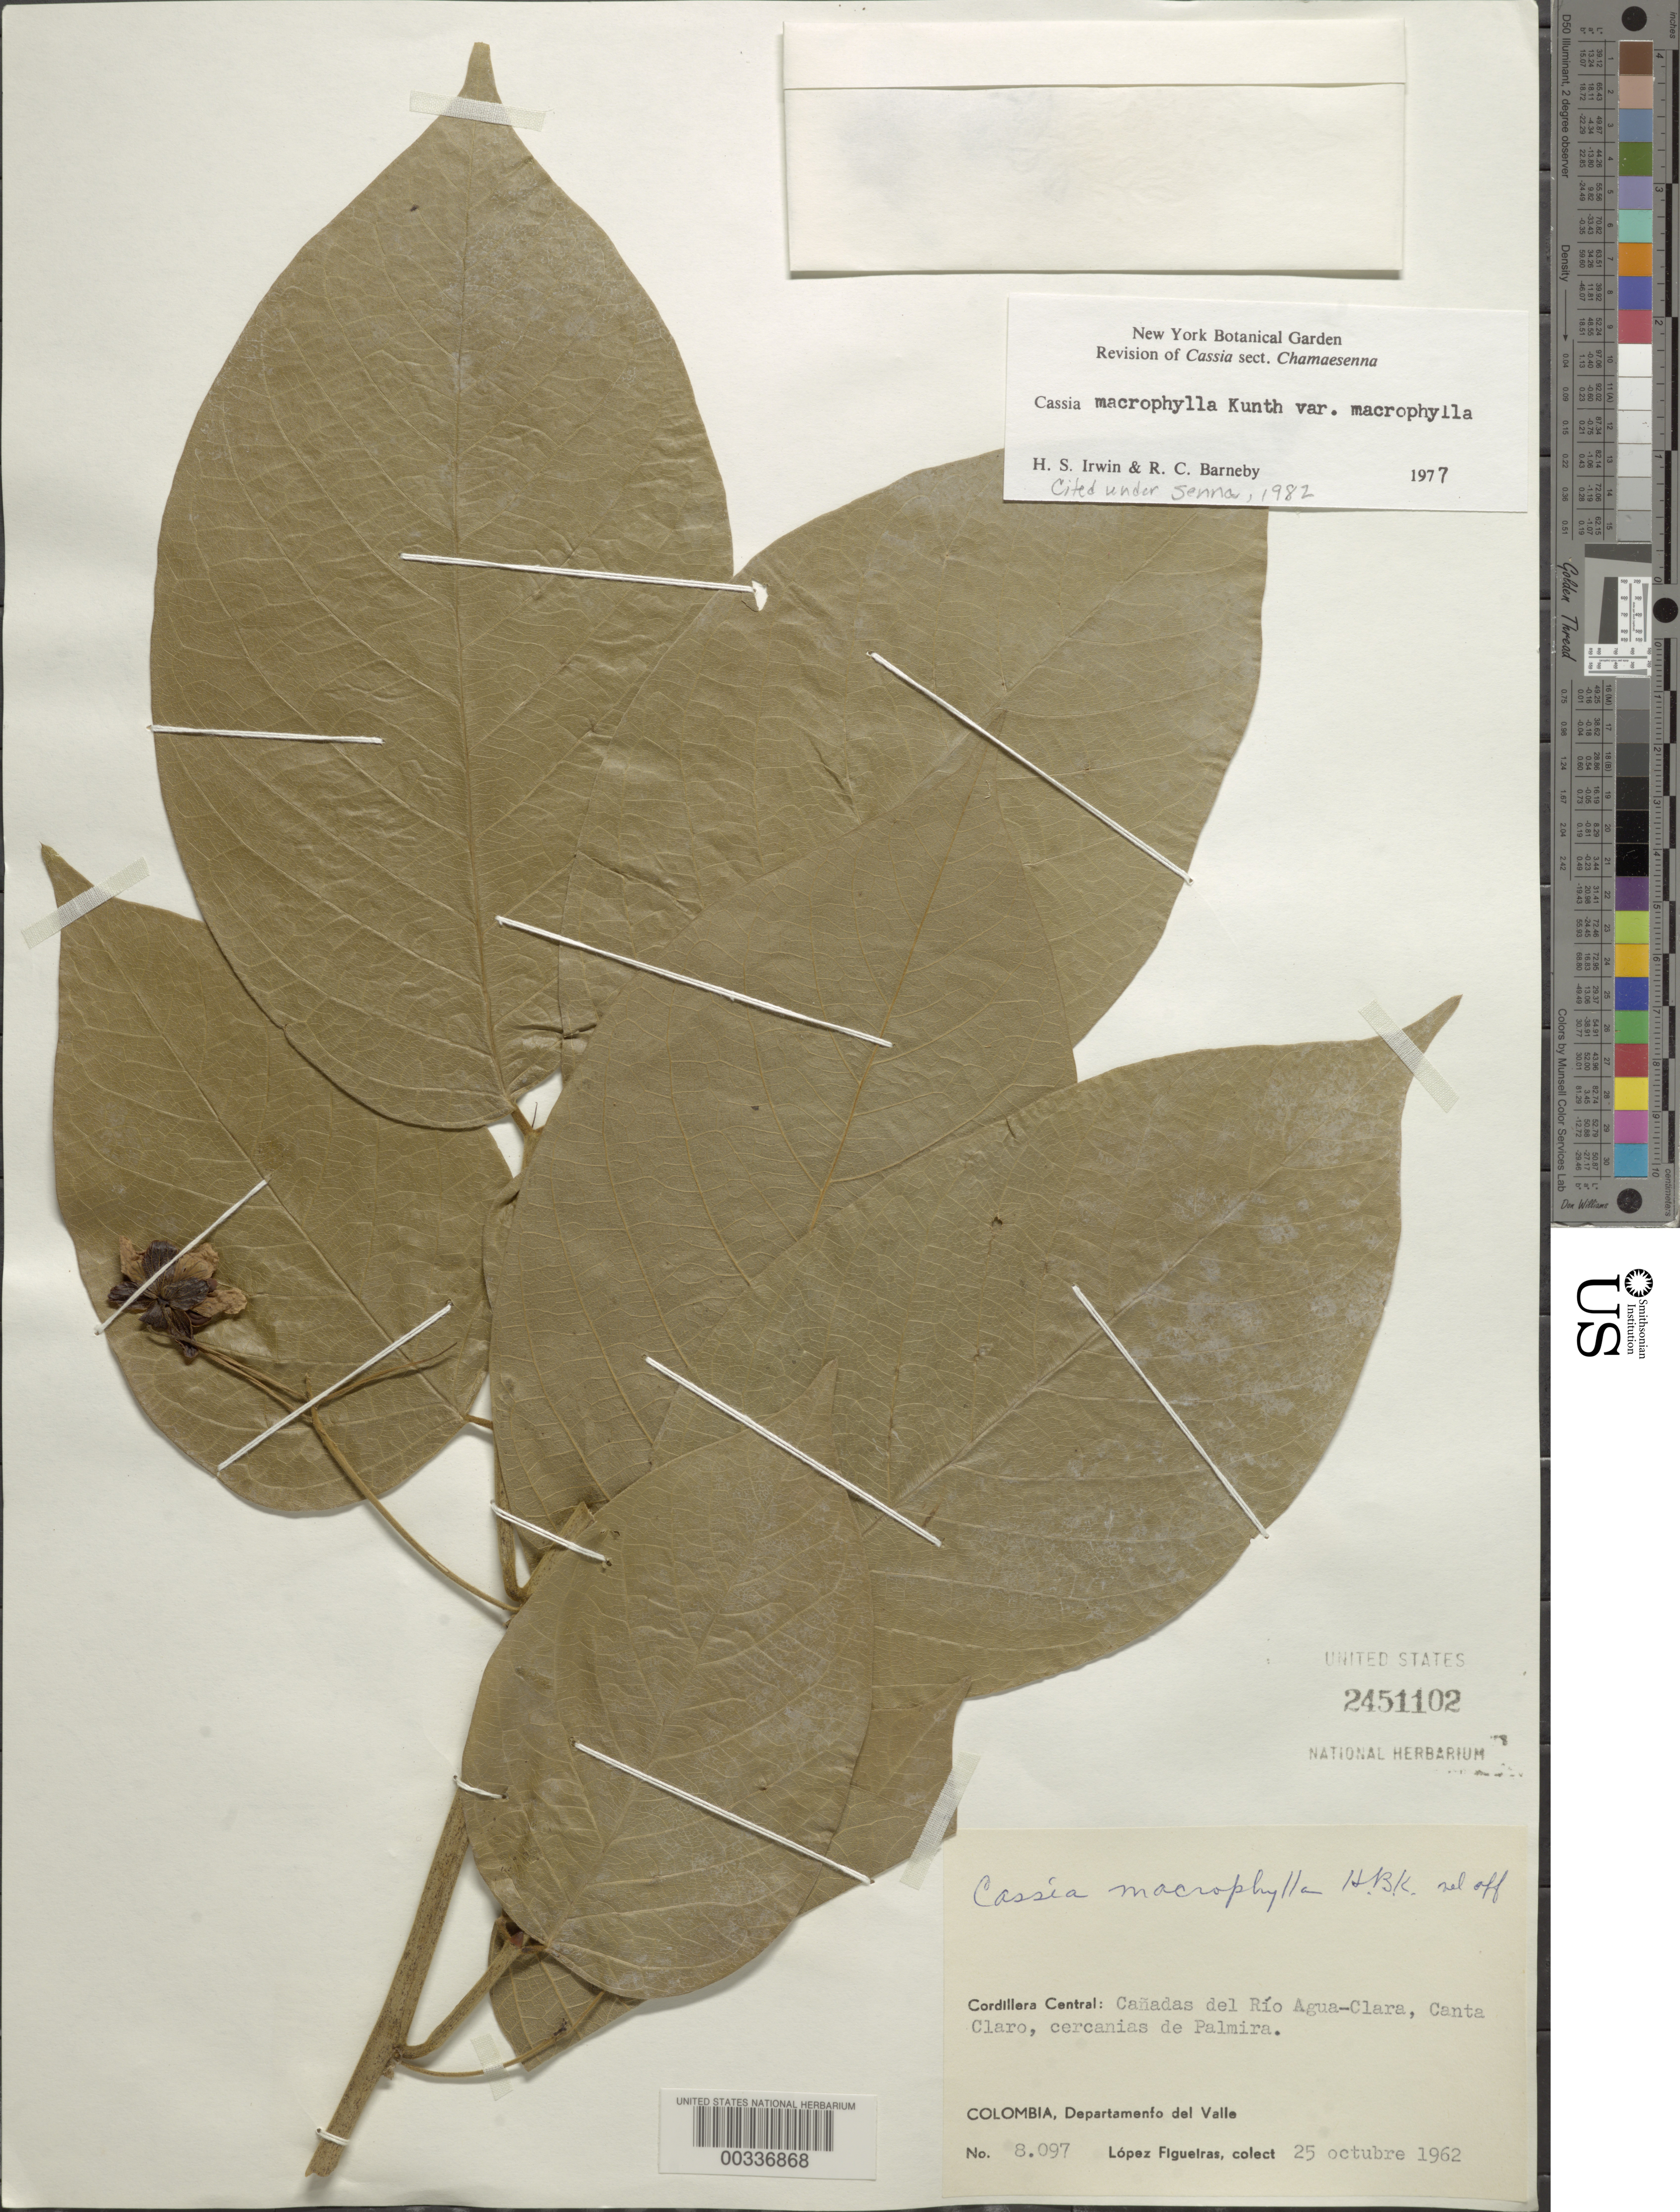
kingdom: Plantae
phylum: Tracheophyta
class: Magnoliopsida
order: Fabales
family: Fabaceae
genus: Senna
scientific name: Senna macrophylla var. macrophylla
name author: (Kunth) H.S. Irwin & Barneby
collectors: M. López Figueiras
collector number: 8097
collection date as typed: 25 Oct 1962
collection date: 1962-10-25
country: Colombia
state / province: Valle del Cauca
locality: Cordillera Central; Canadas del Rio Agua Clara; Canta Claro, around Palmira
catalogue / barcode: US 2451102